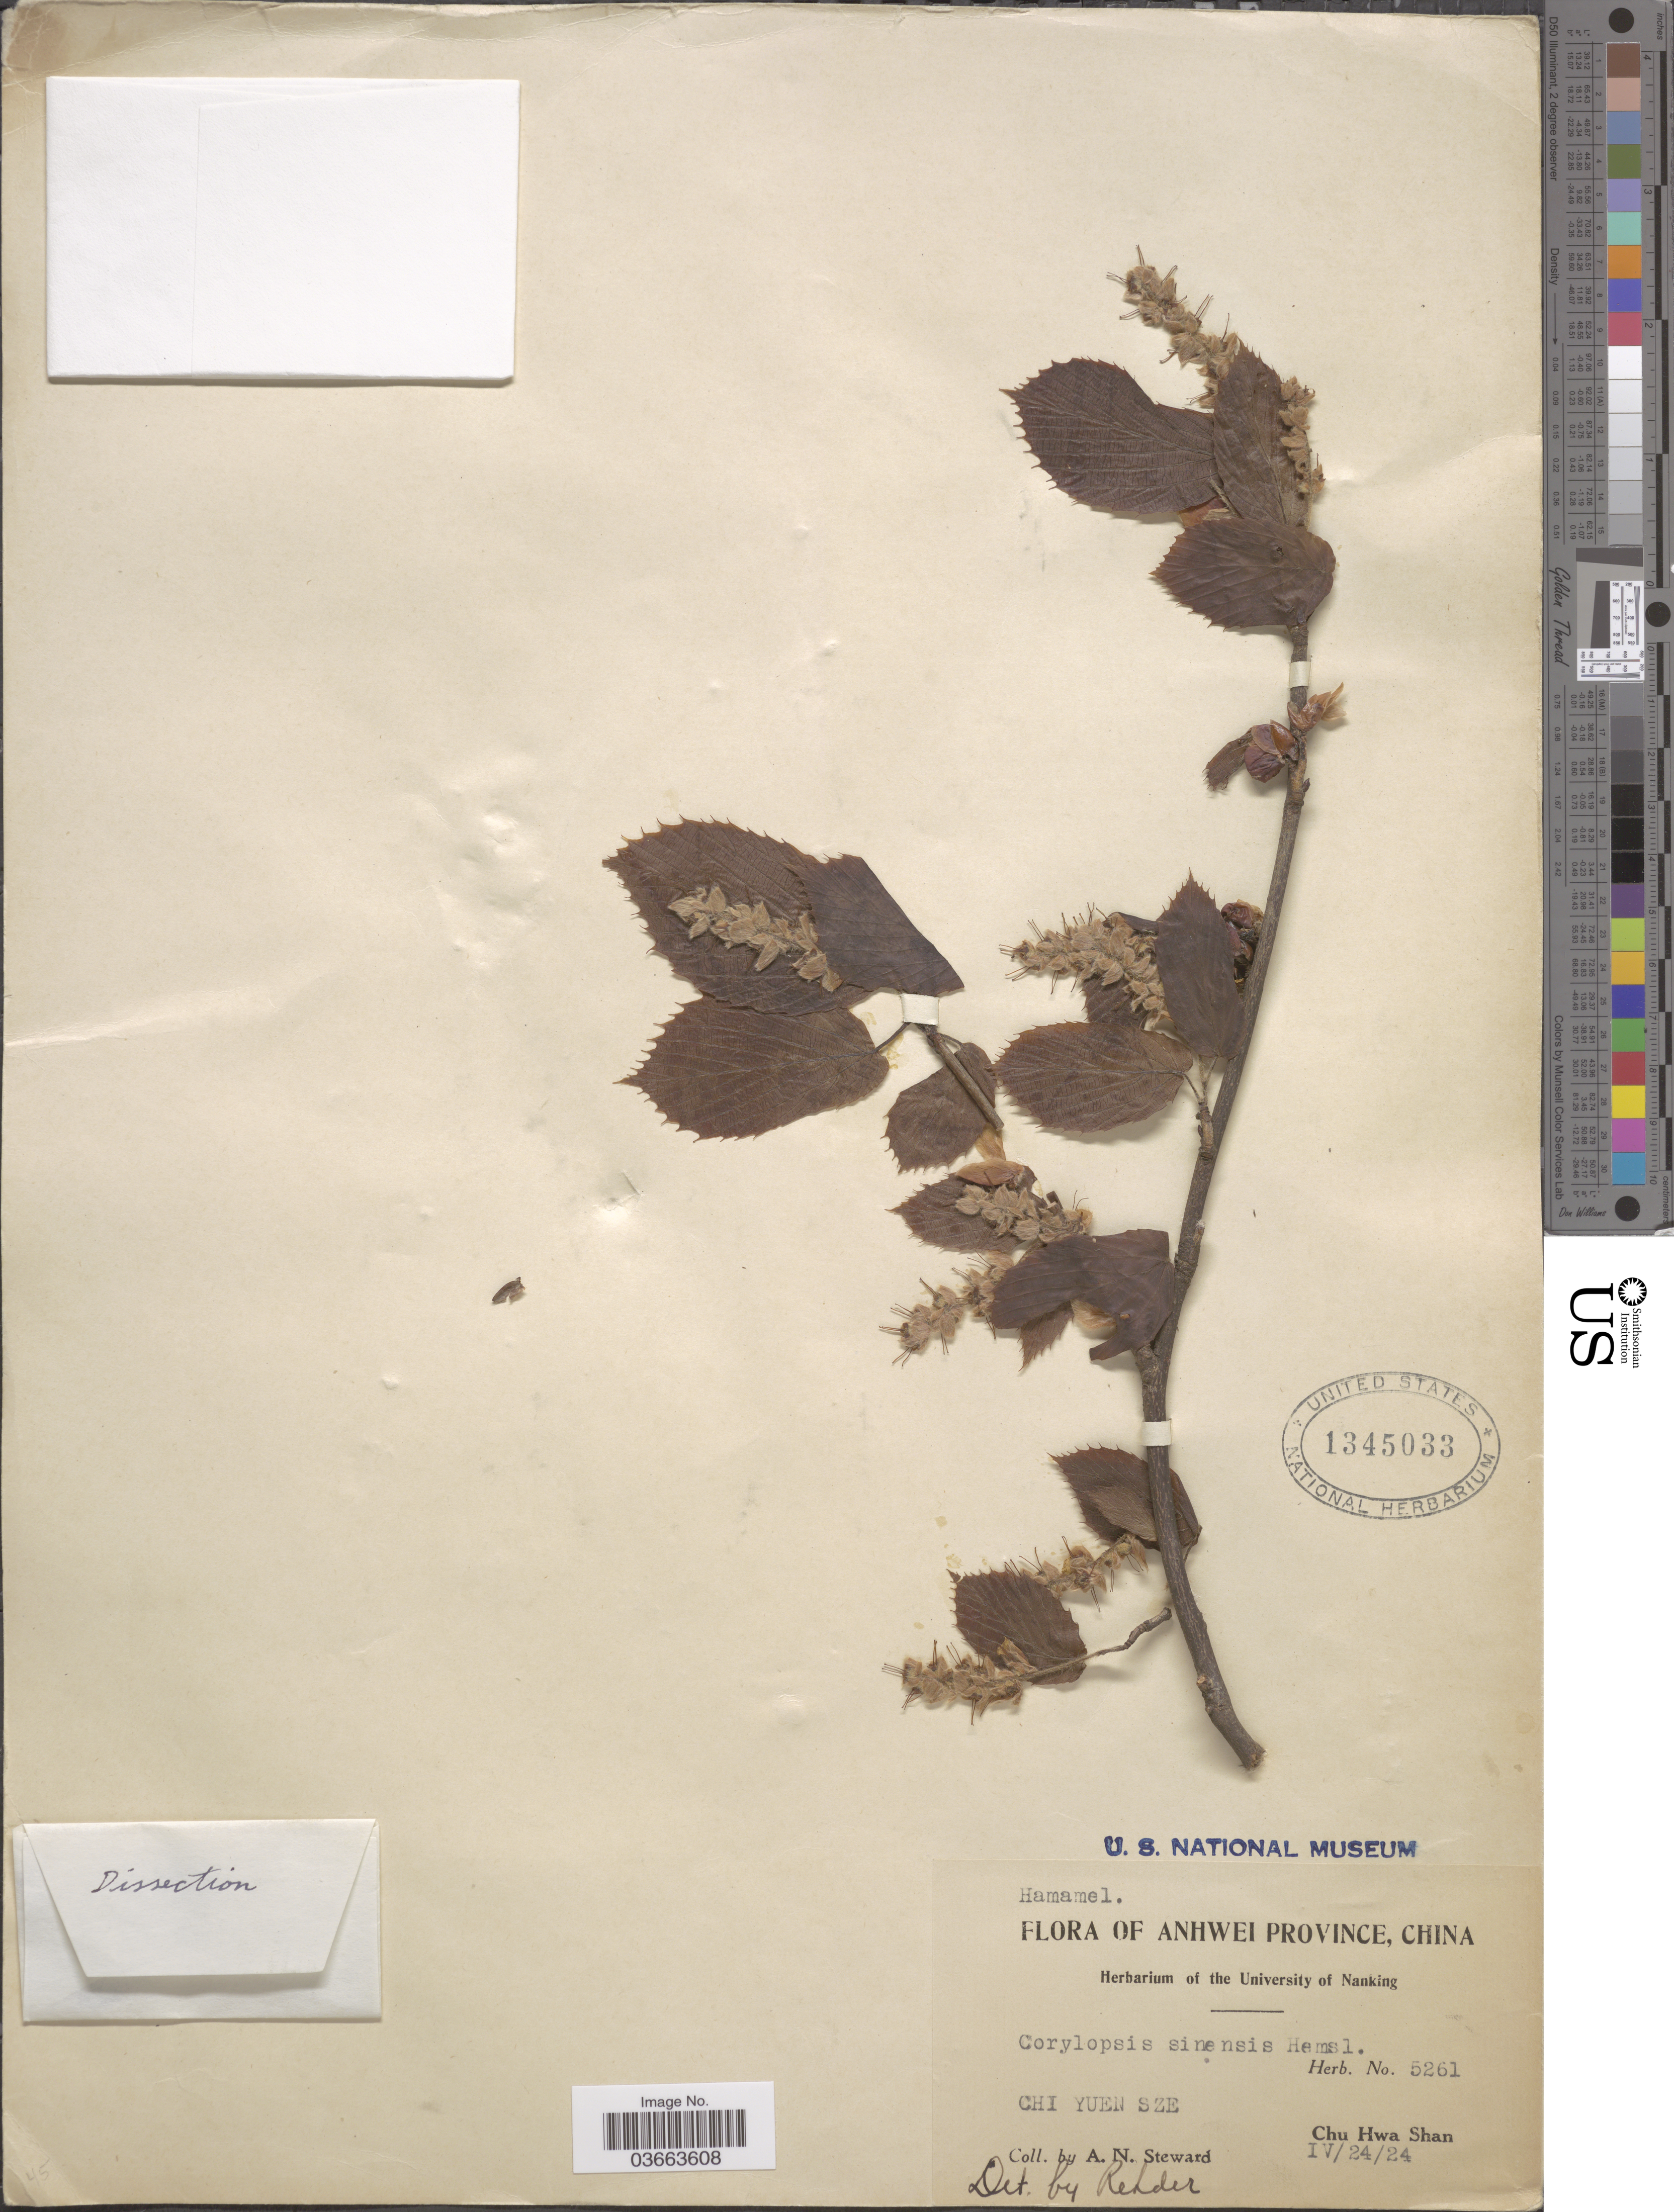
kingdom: Plantae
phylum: Tracheophyta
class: Magnoliopsida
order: Saxifragales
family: Hamamelidaceae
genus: Corylopsis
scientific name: Corylopsis sinensis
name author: Hemsl.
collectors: A. N. Steward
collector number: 5261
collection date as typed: Transcribed d/m/y: 24/4/24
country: China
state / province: Anhui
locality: Anhwei Province. Chi Yuen Sze. Chu Hwa Shan.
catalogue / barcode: US 1345033